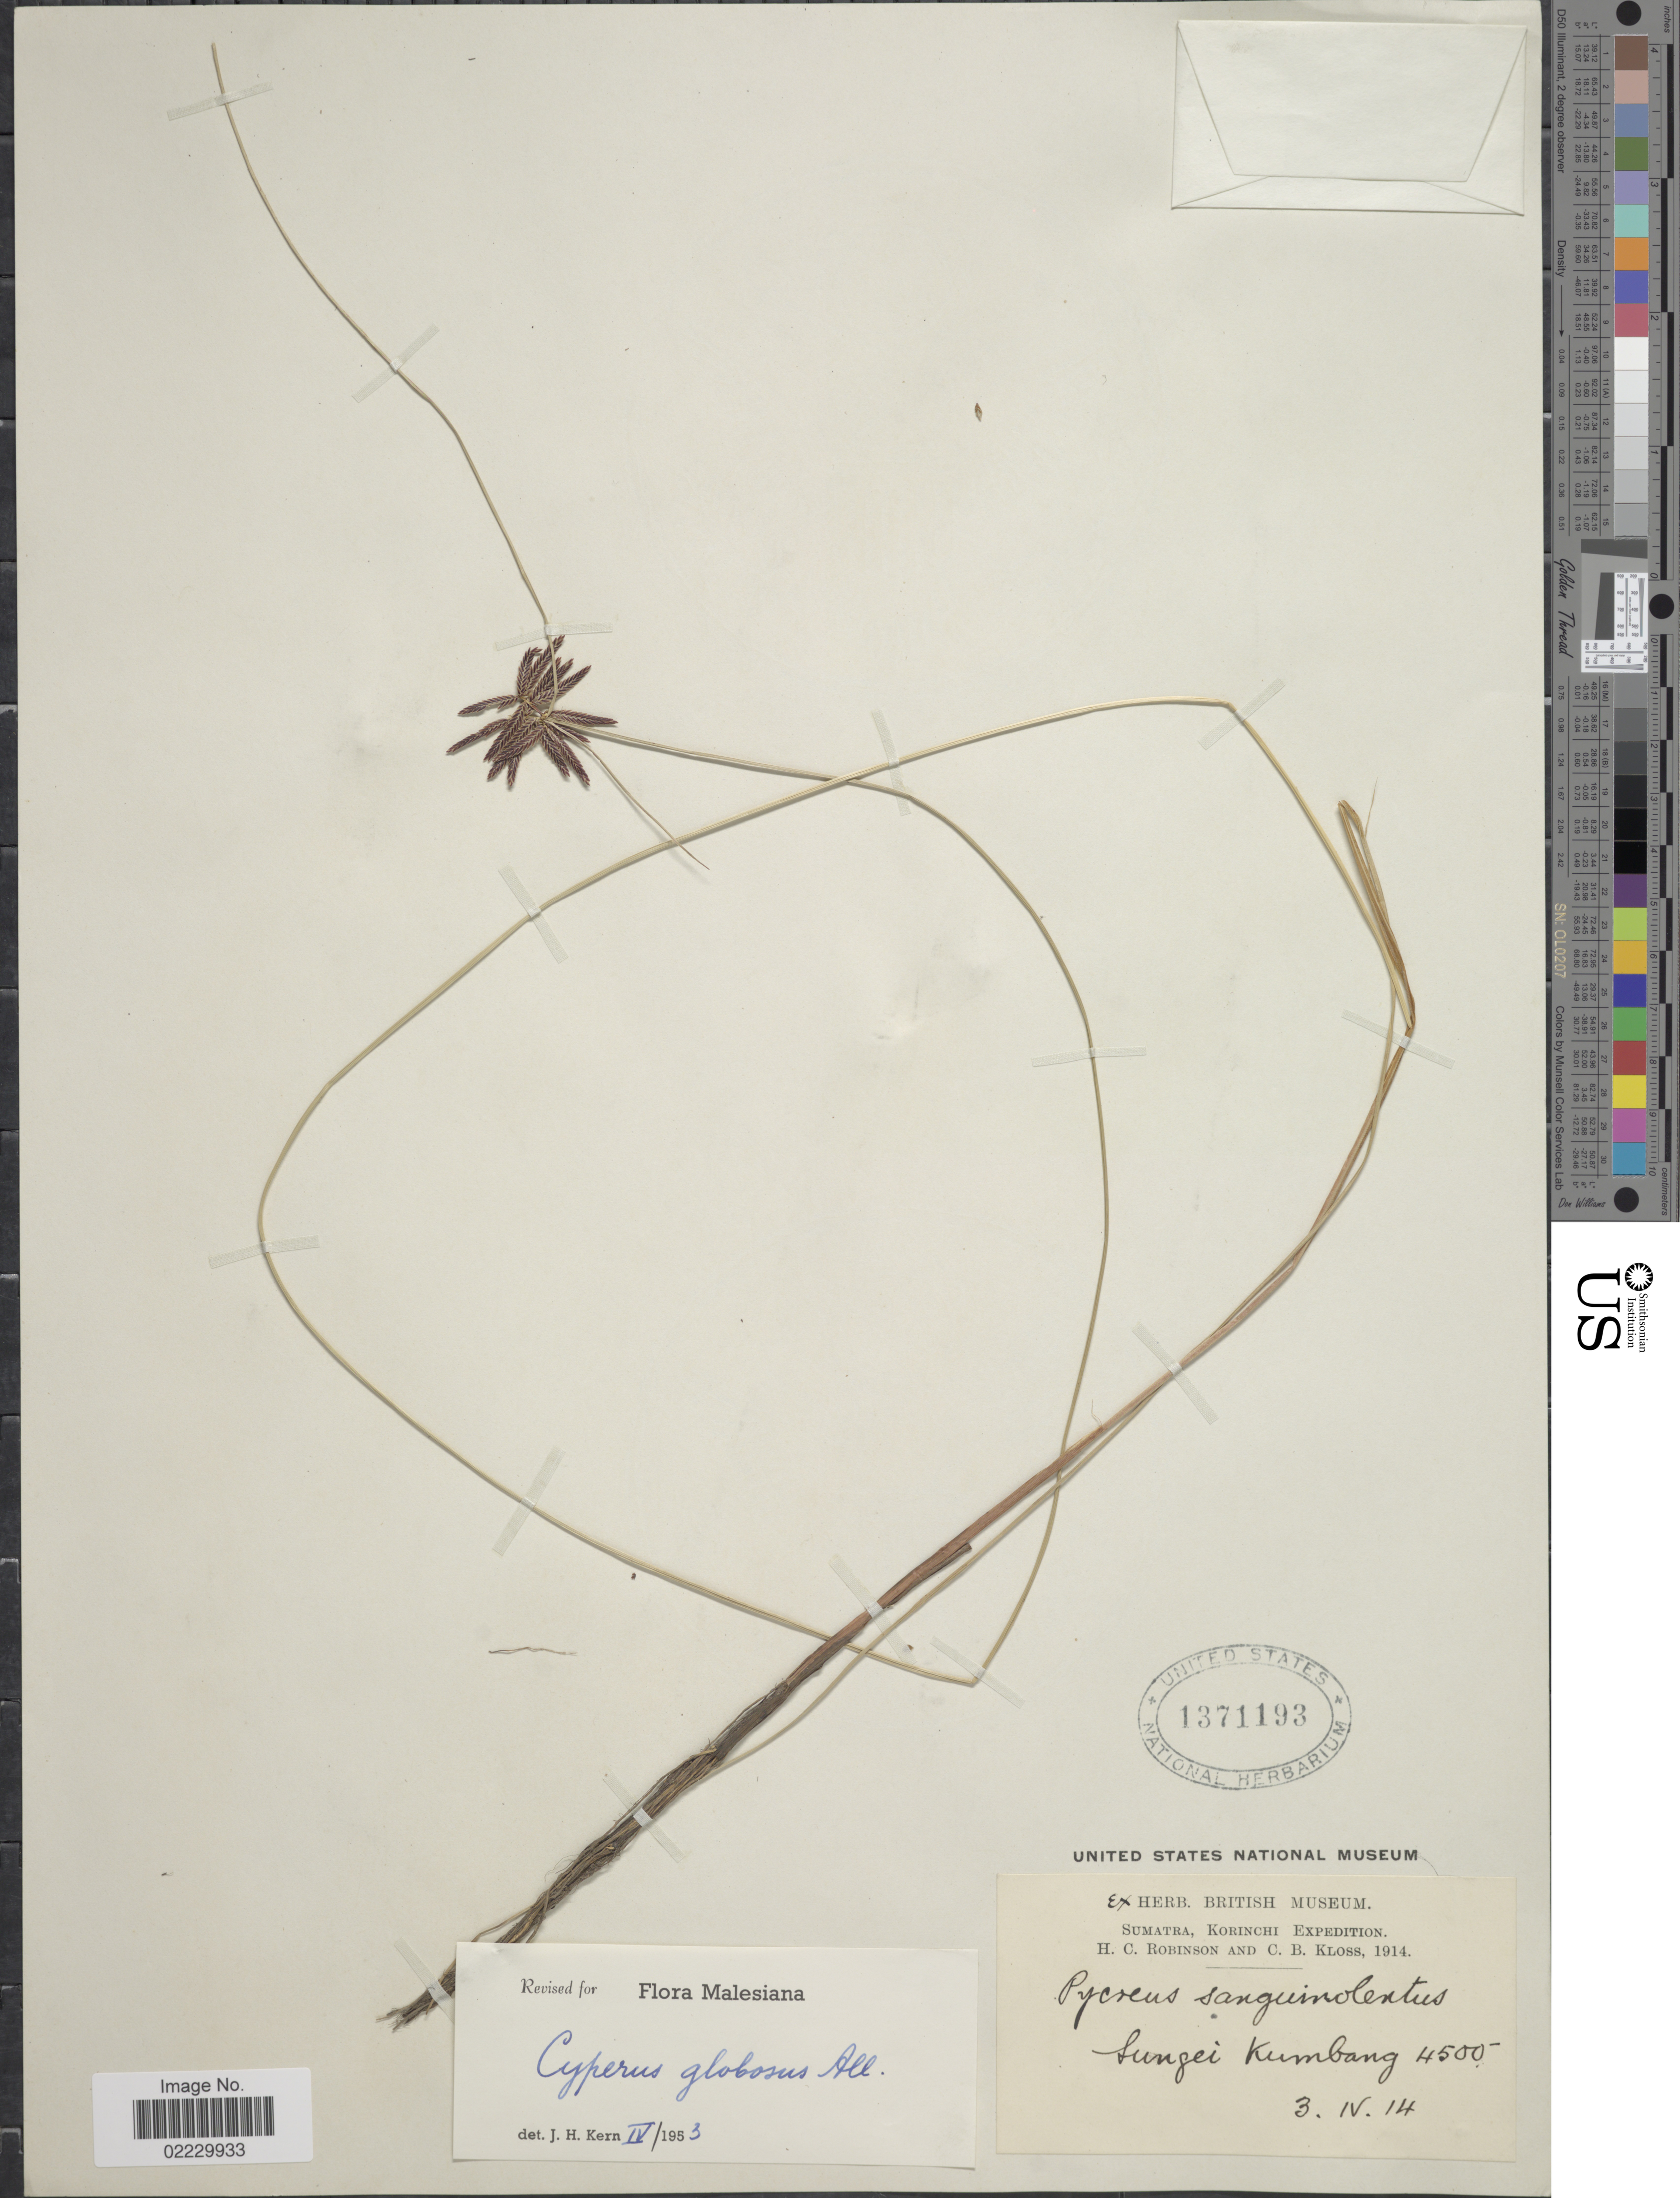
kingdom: Plantae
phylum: Tracheophyta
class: Liliopsida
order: Poales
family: Cyperaceae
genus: Cyperus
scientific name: Cyperus flavidus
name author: Retz.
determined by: Strong, Mark T., (BOT), Smithsonian Institution - National Museum of Natural History (UNITED STATES)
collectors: H. C. Robinson & C. Kloss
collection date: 1914-04-06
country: Indonesia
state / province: Sumatra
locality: Korinchi, Sungei Kumbang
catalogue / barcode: US 1371193